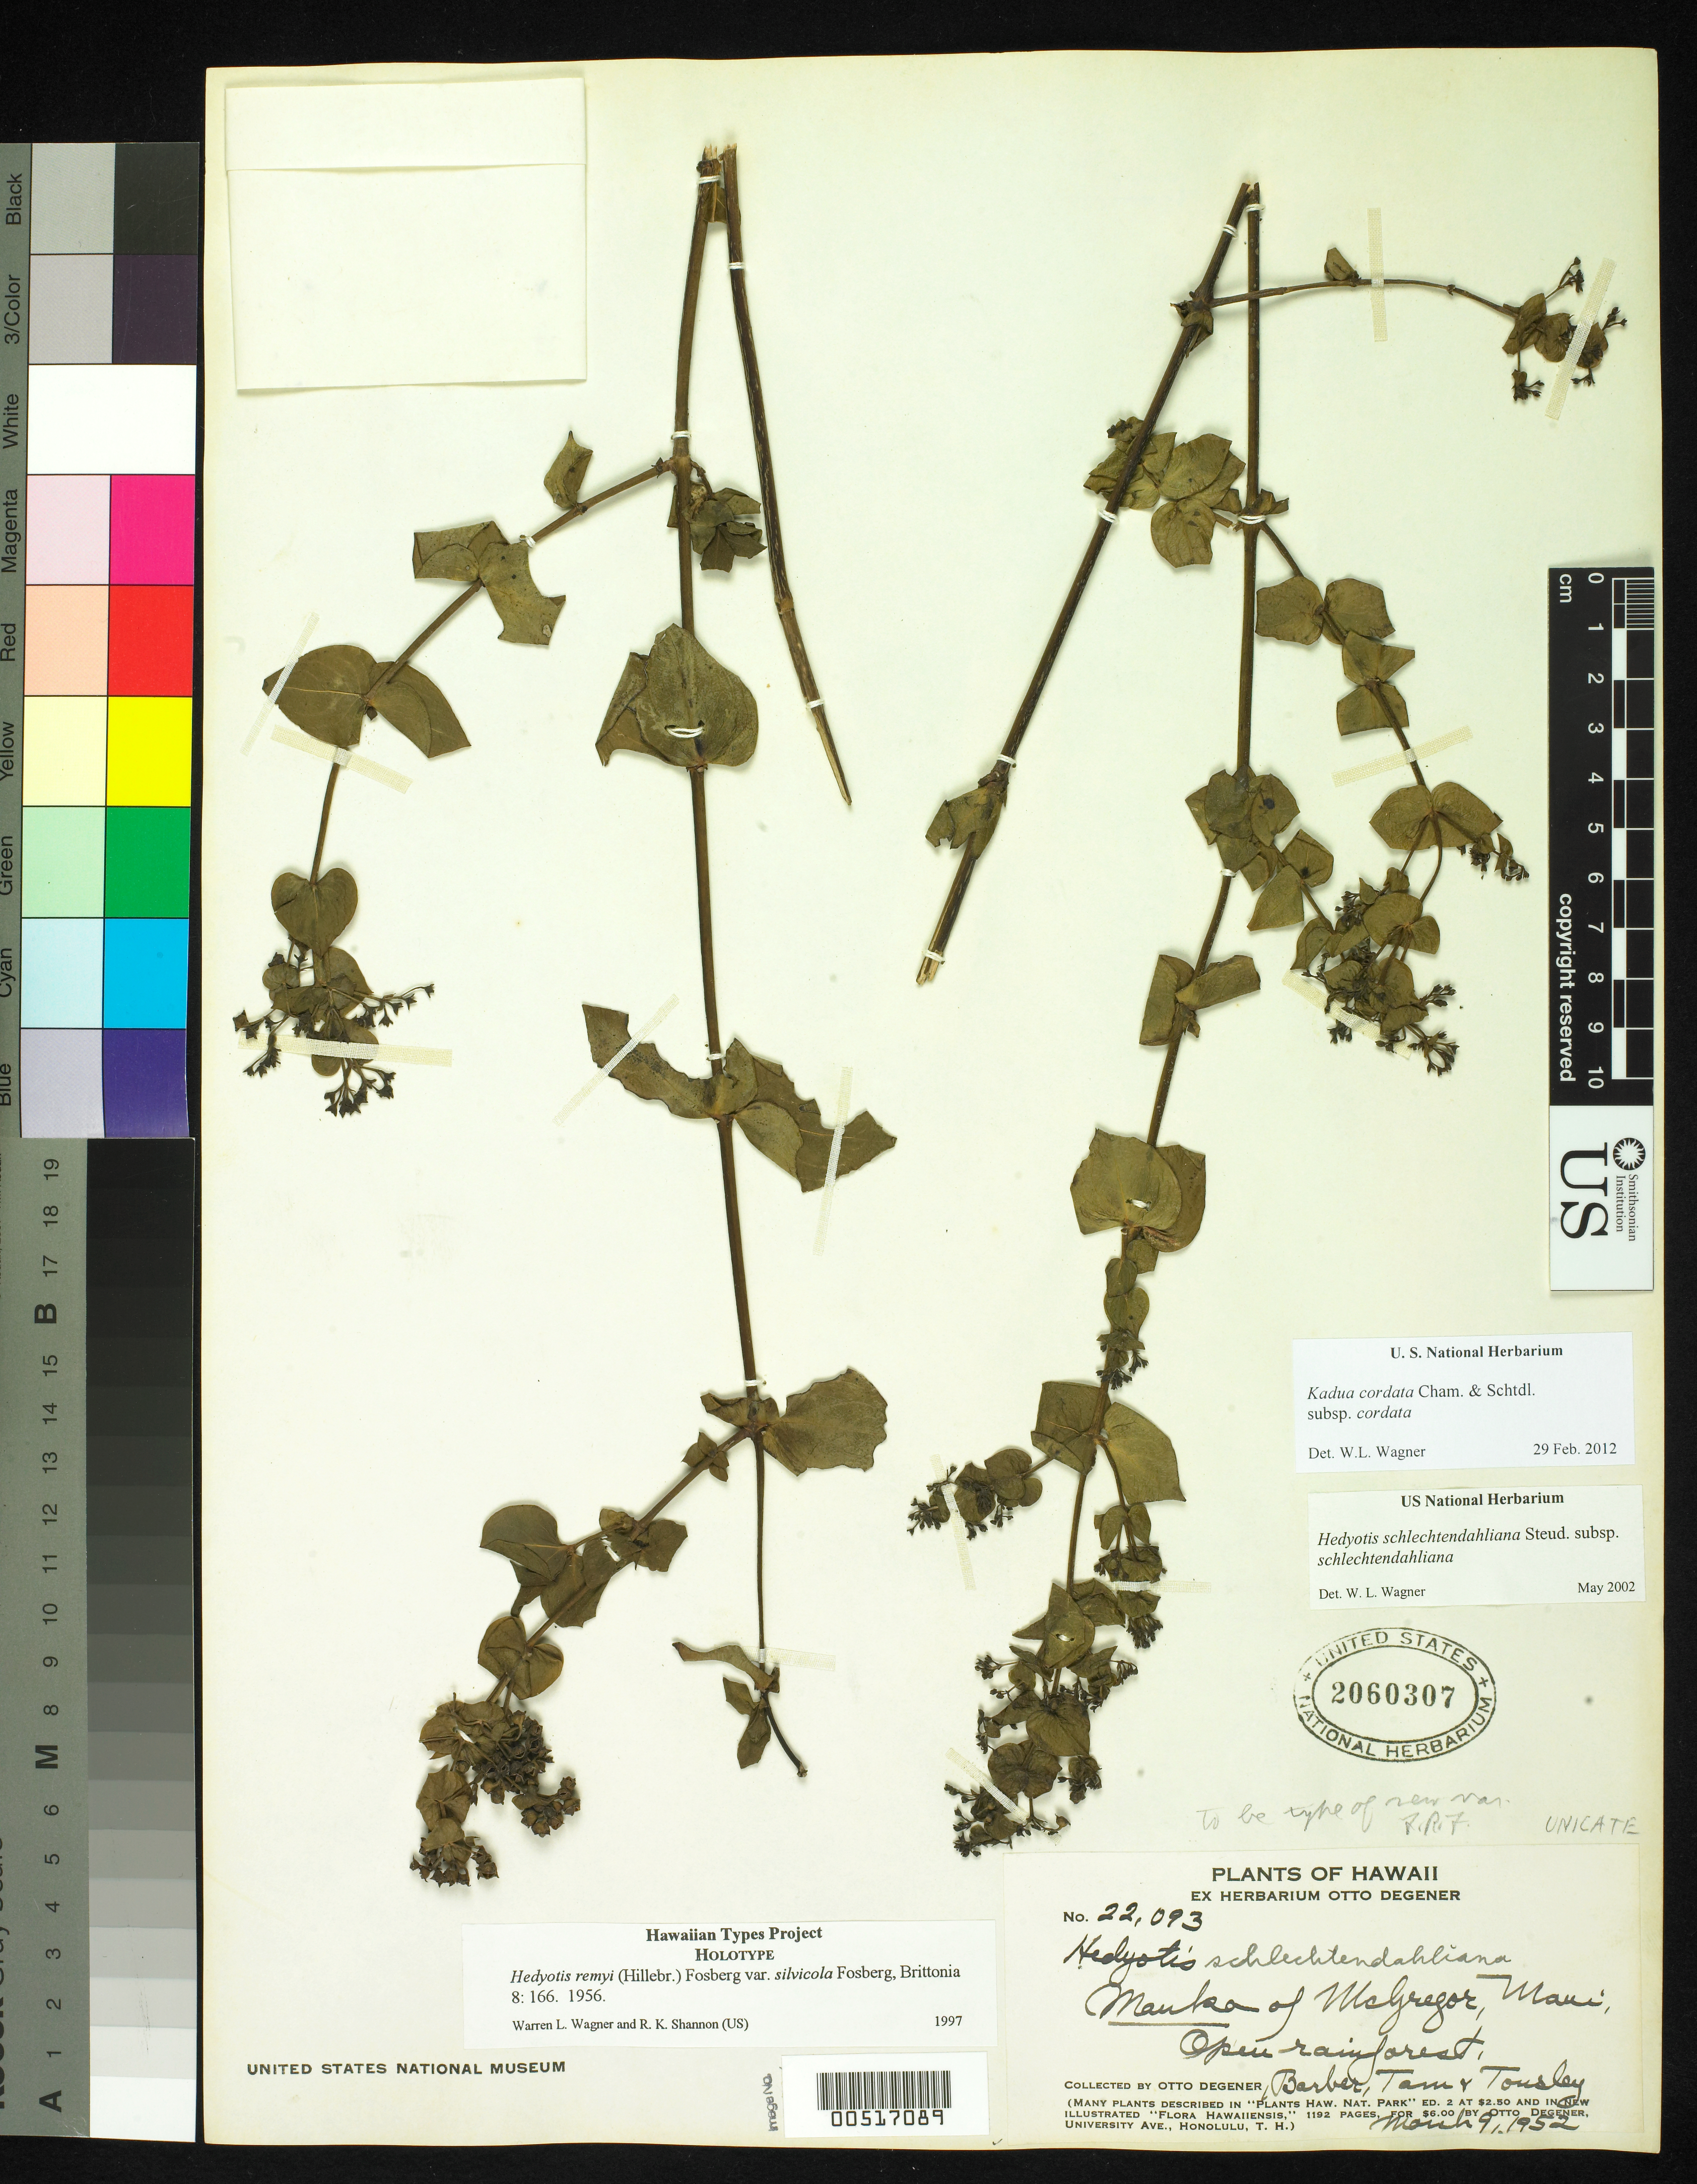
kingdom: Plantae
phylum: Tracheophyta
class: Magnoliopsida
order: Gentianales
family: Rubiaceae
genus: Hedyotis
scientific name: Hedyotis remyi var. silvicola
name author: Fosberg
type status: Holotype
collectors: O. Degener, -. Barber, -. Tam & -. Tonsley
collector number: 22093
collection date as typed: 09 Mar 1952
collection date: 1952-03-09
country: United States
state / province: Hawaii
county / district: Maui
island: Maui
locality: Mauka of McGregor.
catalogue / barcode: US 2060307